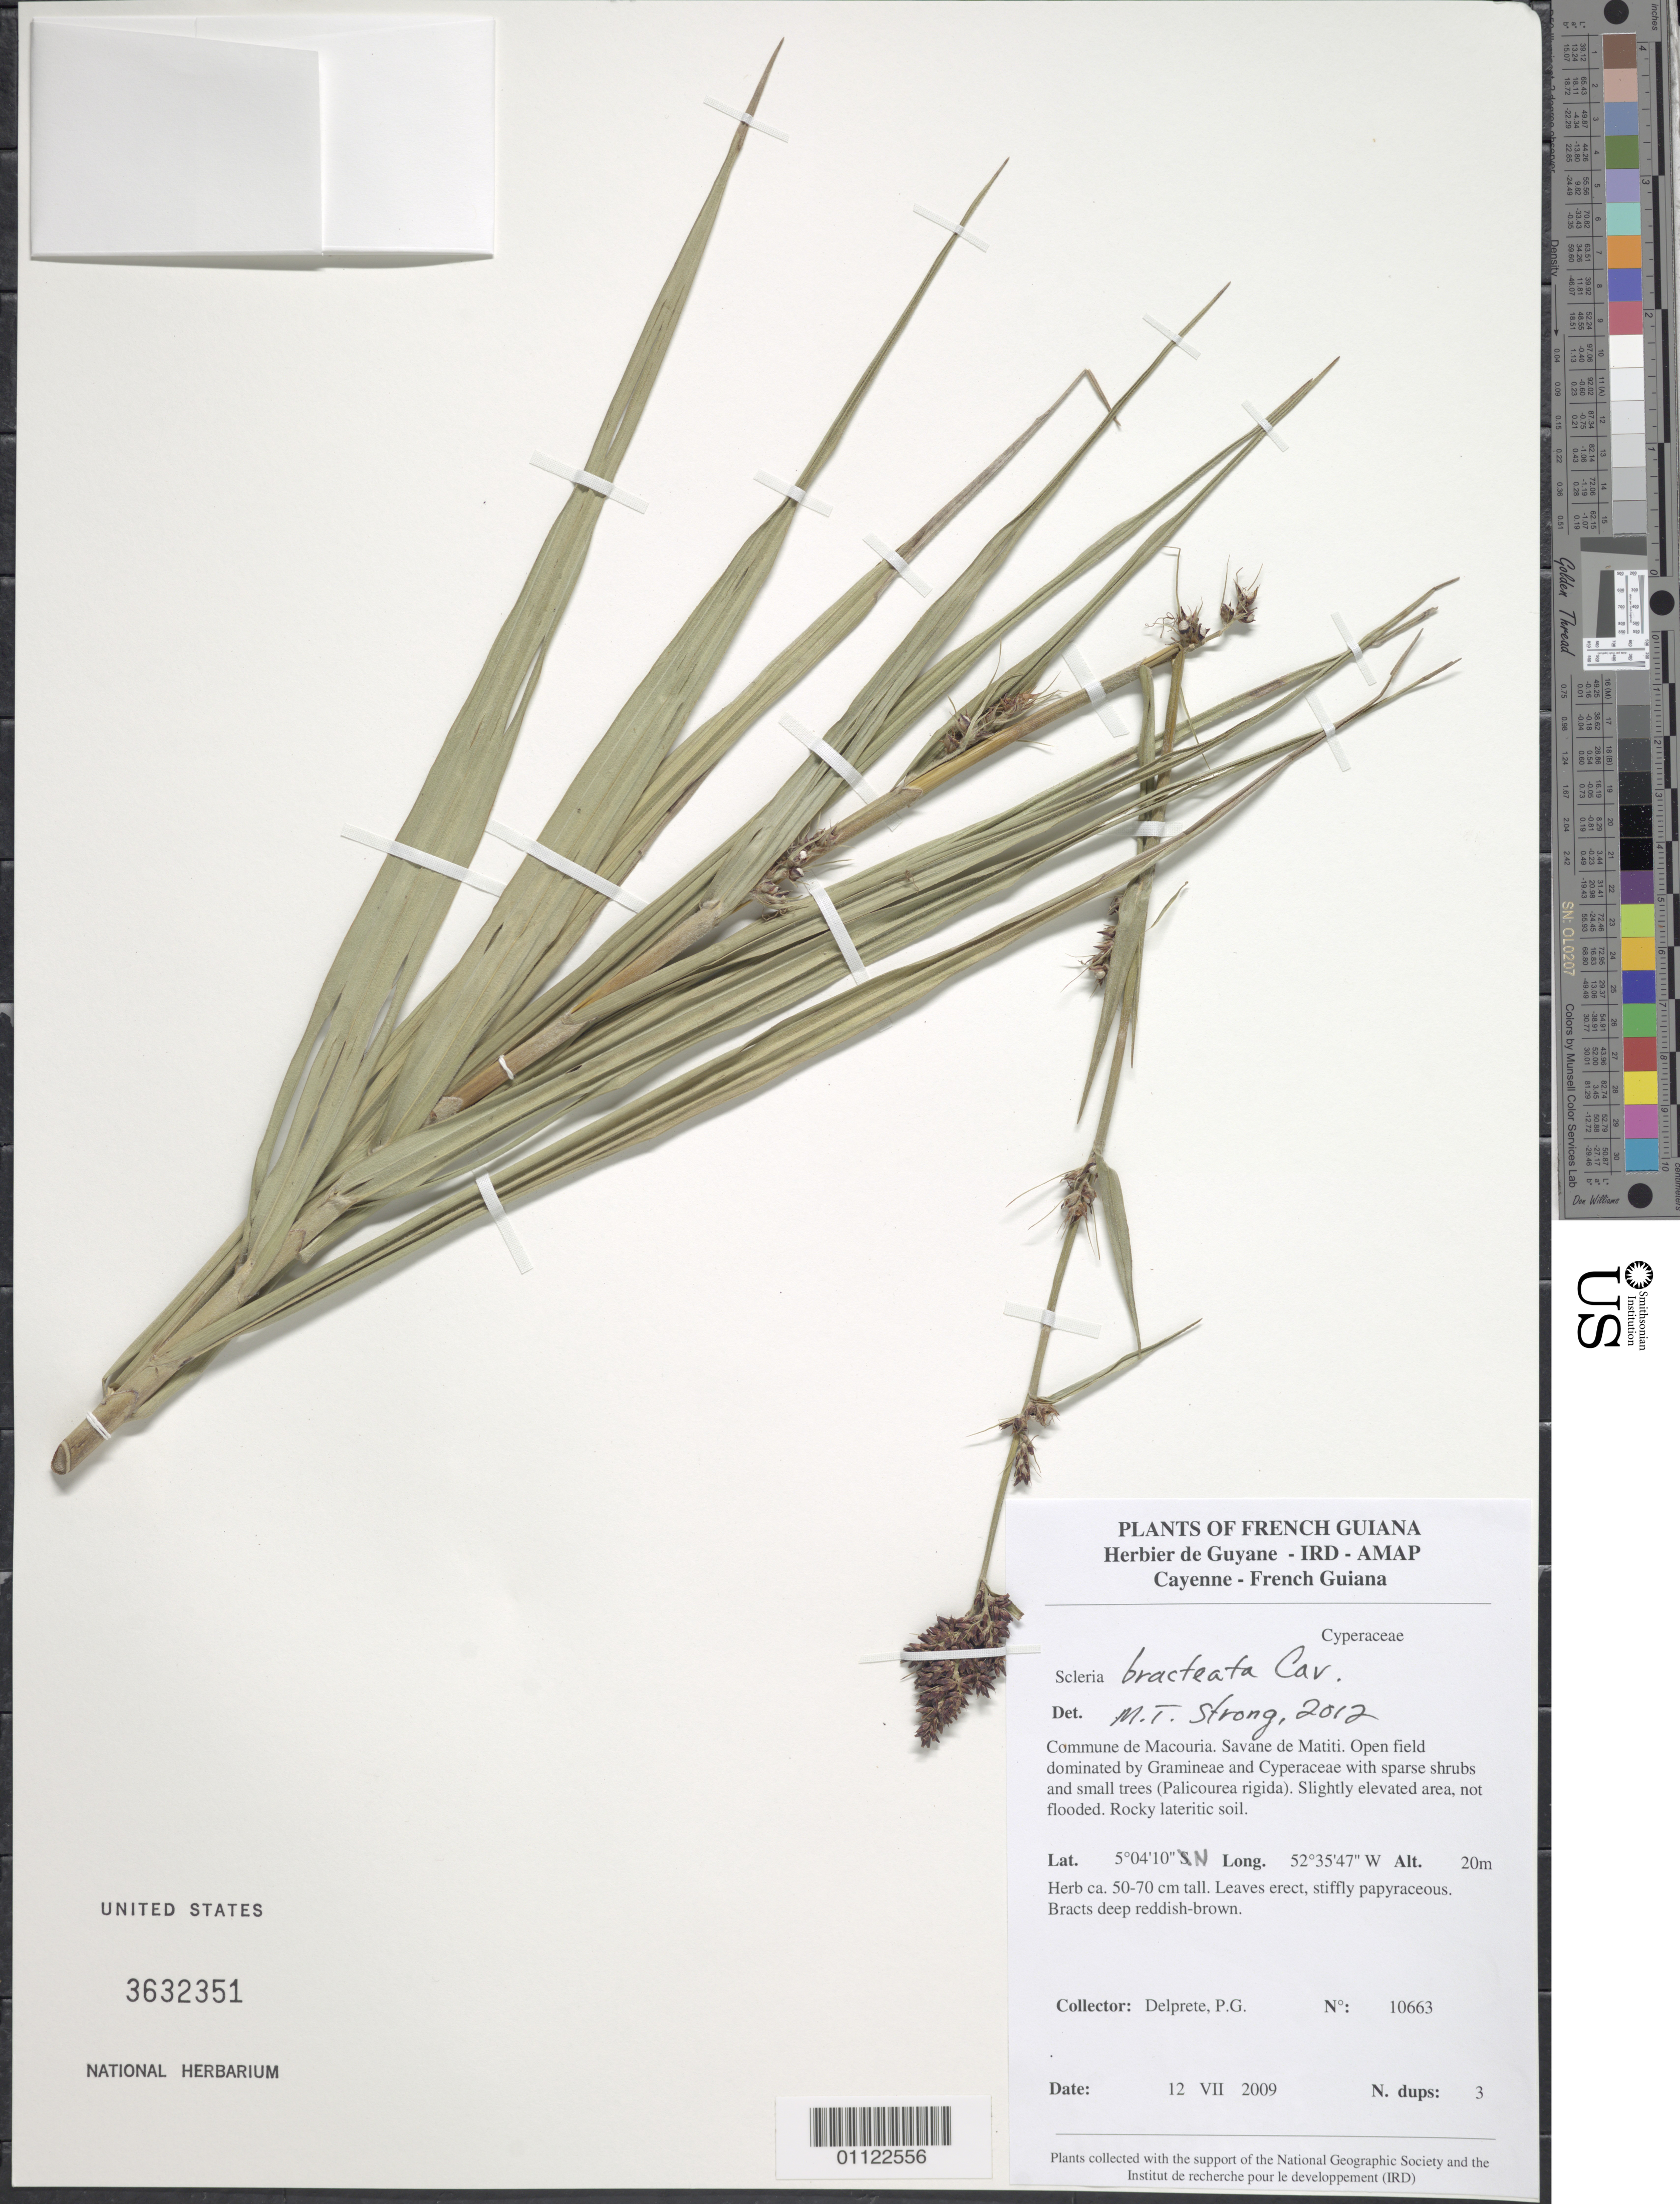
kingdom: Plantae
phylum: Tracheophyta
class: Liliopsida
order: Poales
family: Cyperaceae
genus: Scleria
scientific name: Scleria bracteata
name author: Cav.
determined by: Strong, M. T., (US), Smithsonian Institution - National Museum of Natural History (UNITED STATES)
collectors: P. G. Delprete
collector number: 10663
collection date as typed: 12-Jul-09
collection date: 2009-07-12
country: French Guiana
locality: Commune de Macouria. Savane de Matiti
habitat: Open field dominated by Gramineae and Cyperaceae with sparse shrubs and small trees (Palicourea rigida). Slightly elevated area, not flooded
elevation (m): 20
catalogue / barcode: US 3632351